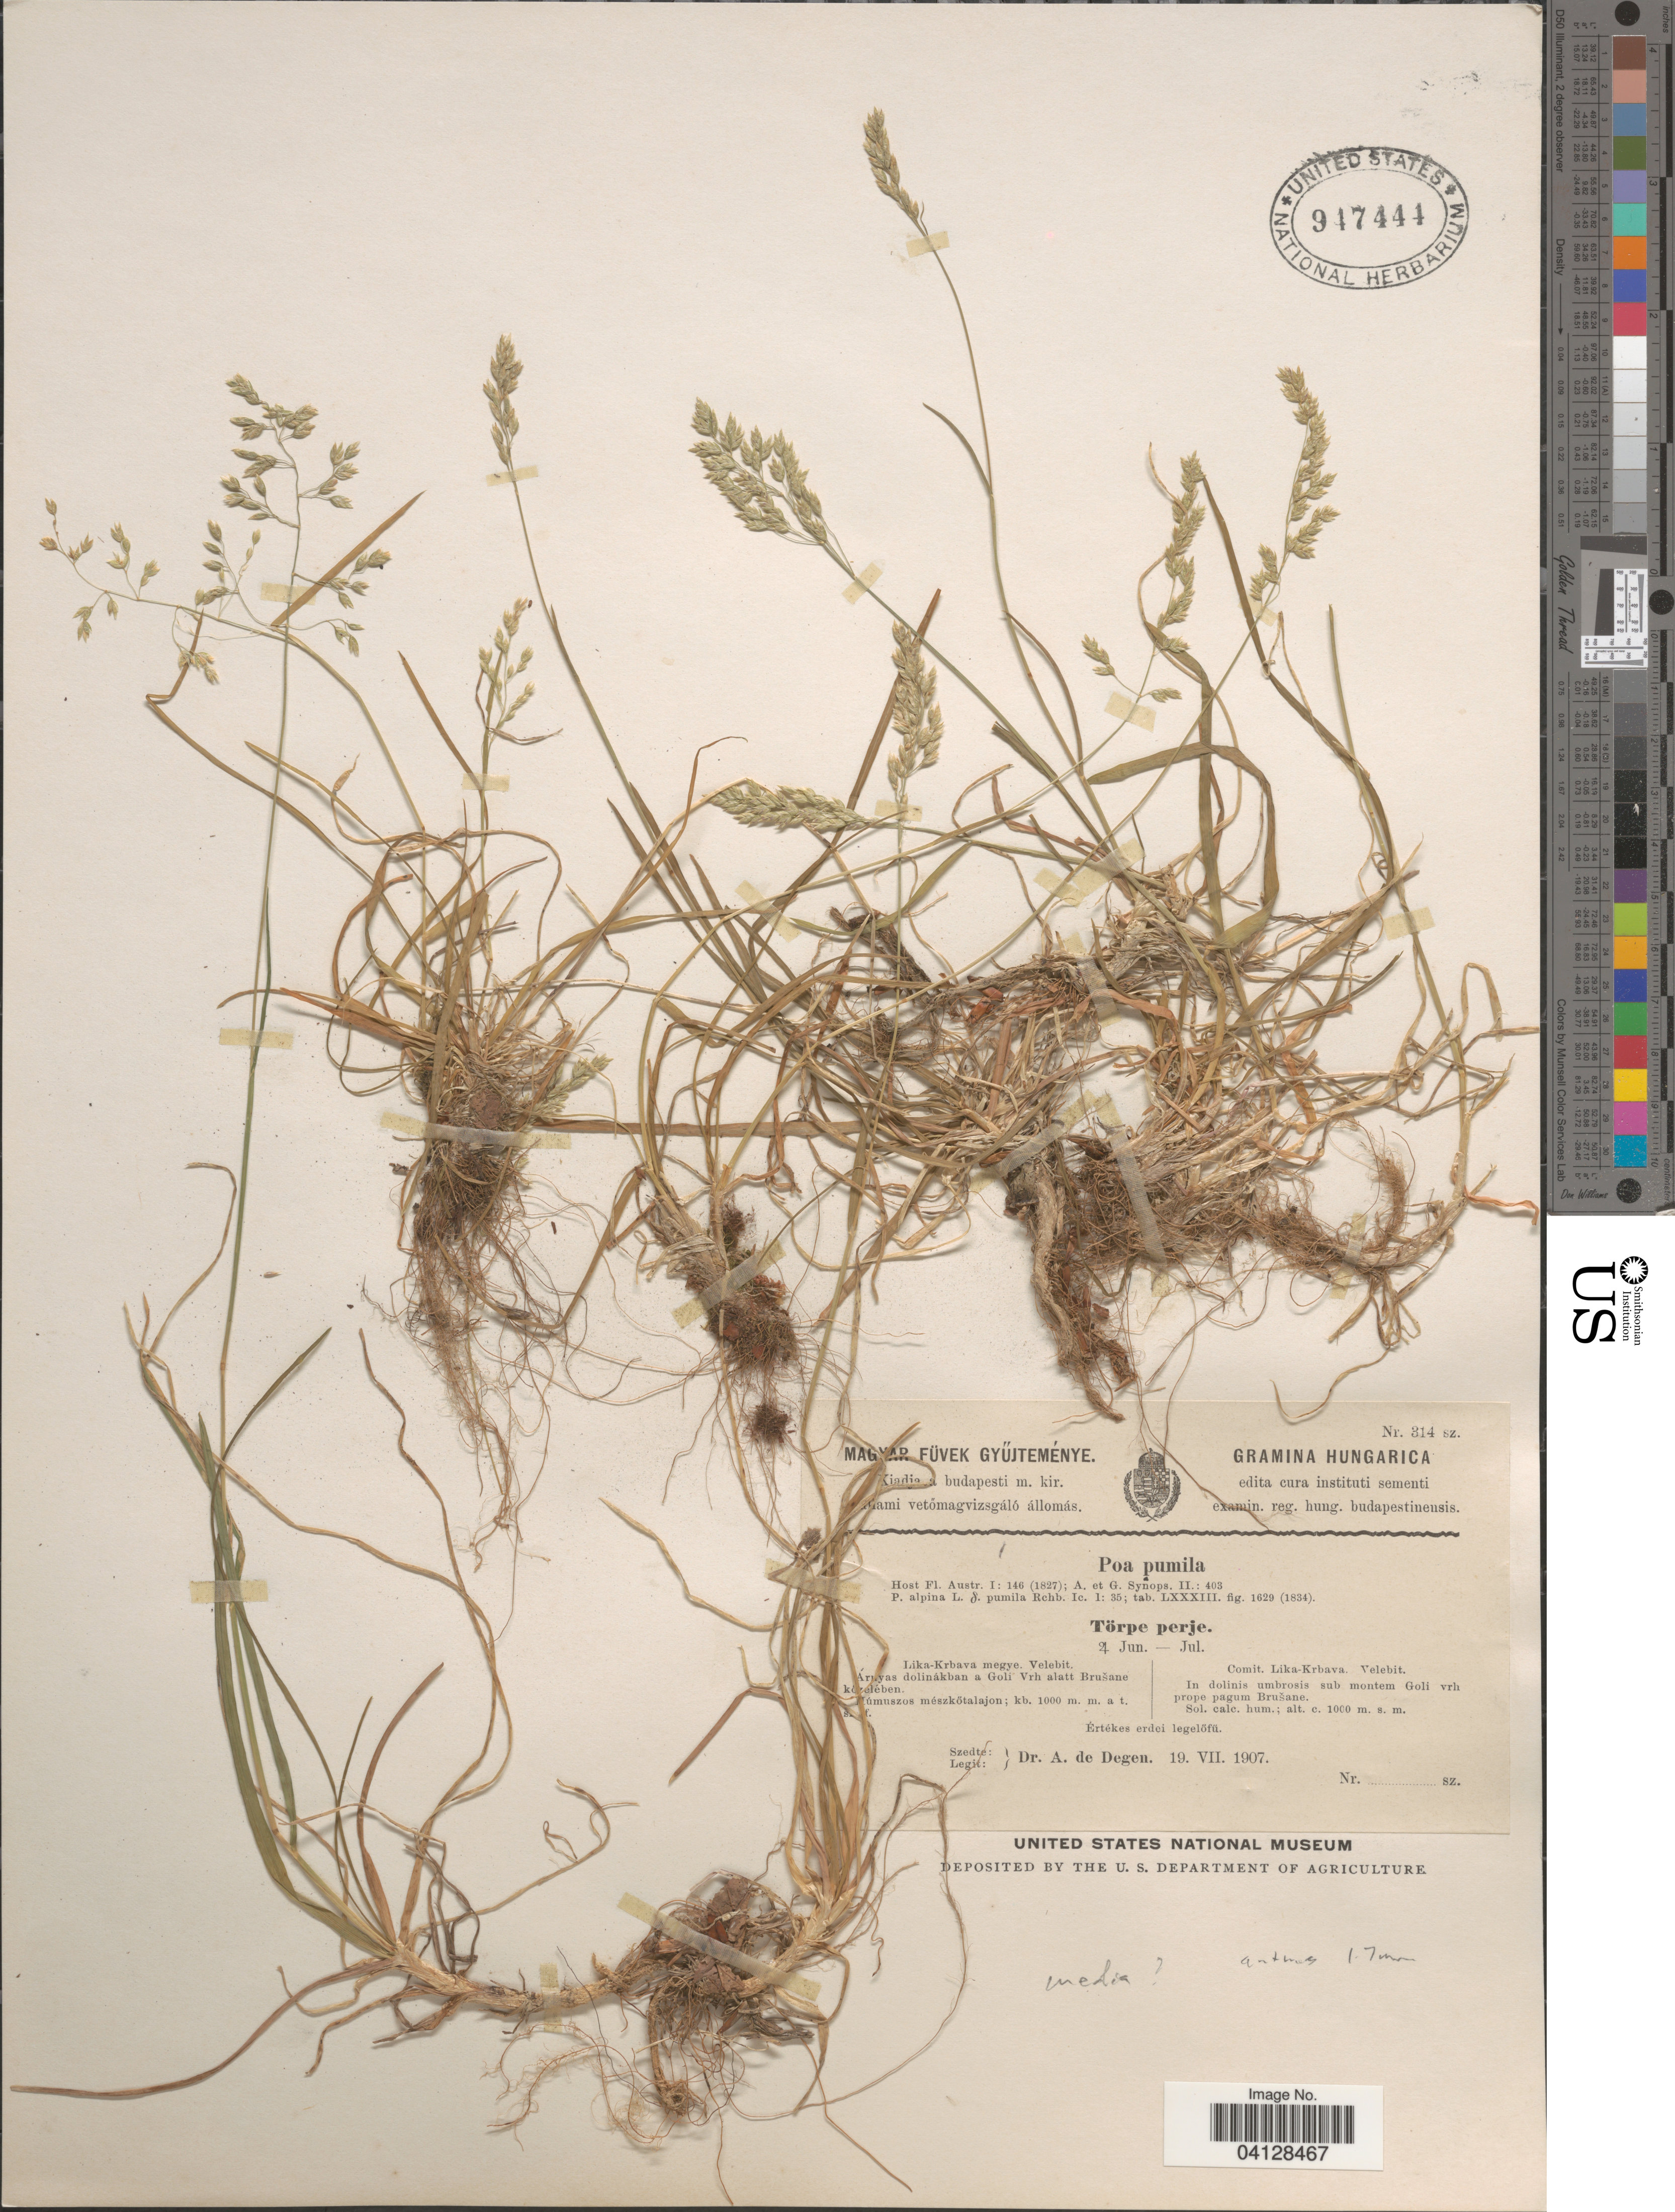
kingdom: Plantae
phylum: Tracheophyta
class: Liliopsida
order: Poales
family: Poaceae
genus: Poa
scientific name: Poa alpina var. subalpina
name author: (Schur) K. Richt.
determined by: Buschmann, Adolphine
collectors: A. Degen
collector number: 314SZ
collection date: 1907-07-19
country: Hungary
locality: Hungarica. Lika-Krbava megye. Velebit. Árnyas dolinákban a Goli Vrh alatt Brušane közelében. Comit. Lika-Krbava. Velebit. In dolinis umbrosis sub montem Goli vrh prope pagum Brušane.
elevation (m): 1000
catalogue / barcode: US 947444